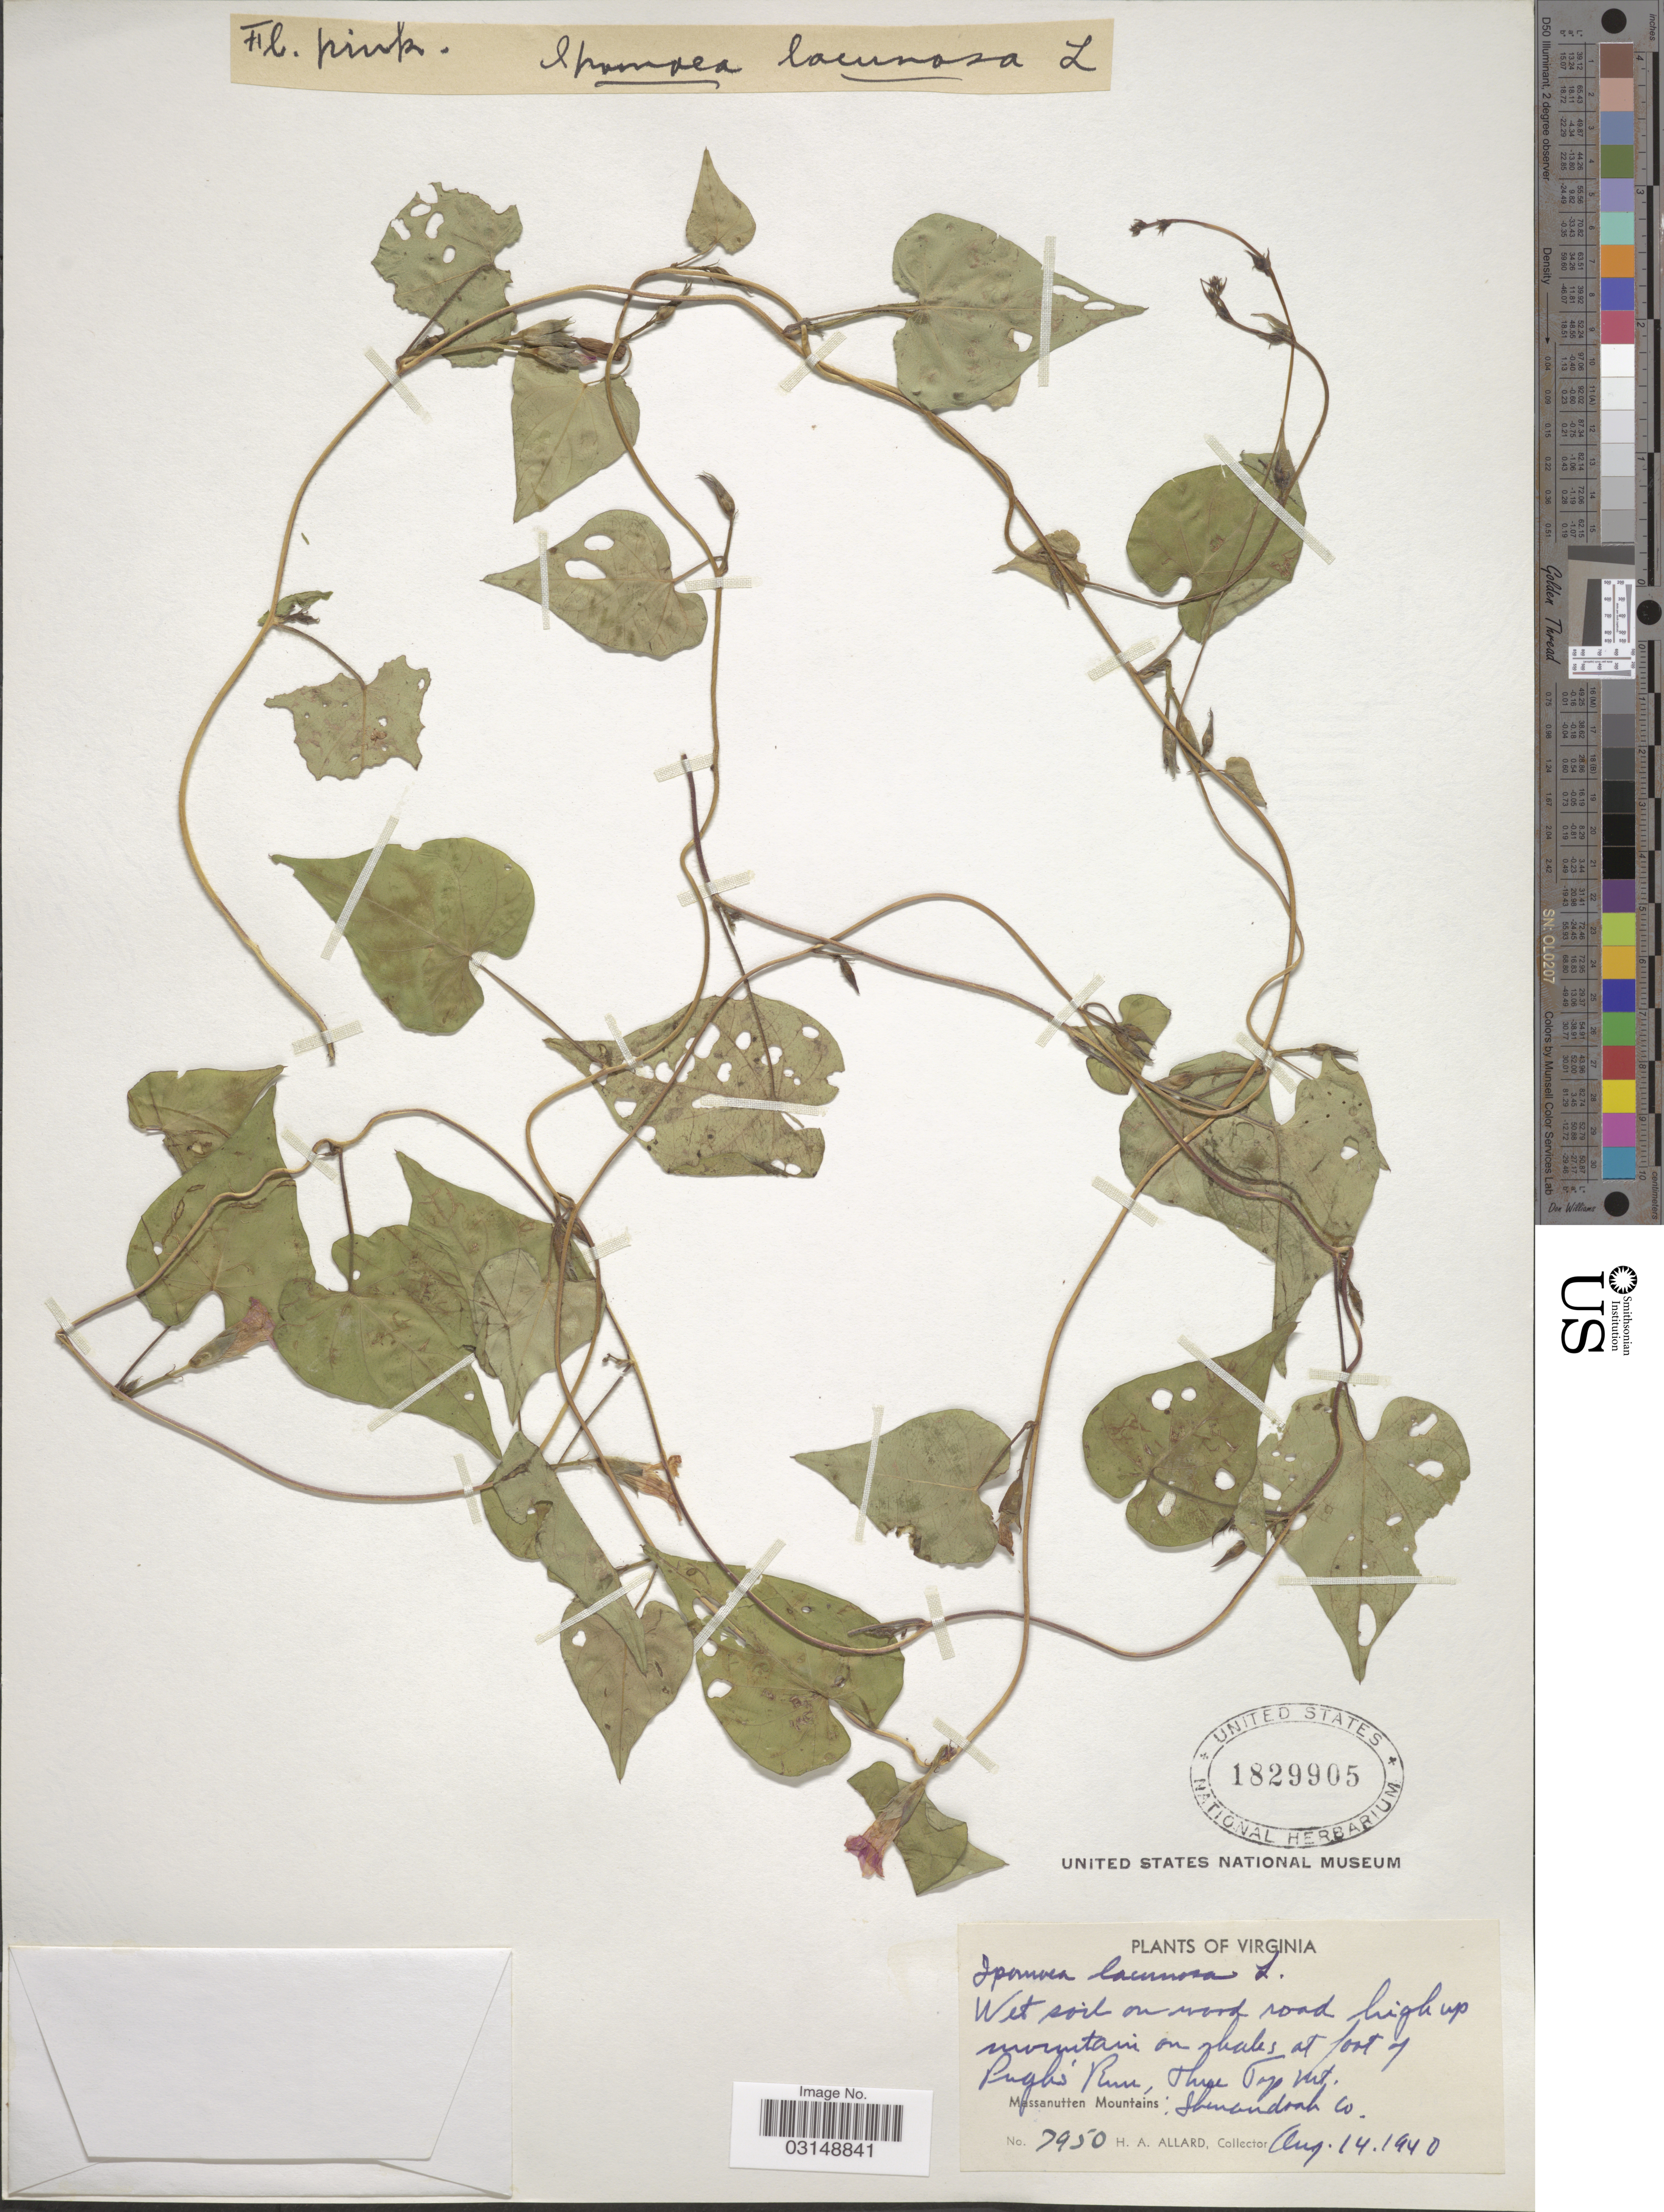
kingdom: Plantae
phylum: Tracheophyta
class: Magnoliopsida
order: Solanales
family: Convolvulaceae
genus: Ipomoea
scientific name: Ipomoea lacunosa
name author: L.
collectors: H. A. Allard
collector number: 7950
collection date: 1940-08-14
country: United States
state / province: Virginia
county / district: Shenandoah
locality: High up mountain on shales at foot of Pugh's Run, Three Top Mt. Massanutten Mountains: Shenandoah Co.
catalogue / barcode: US 1829905